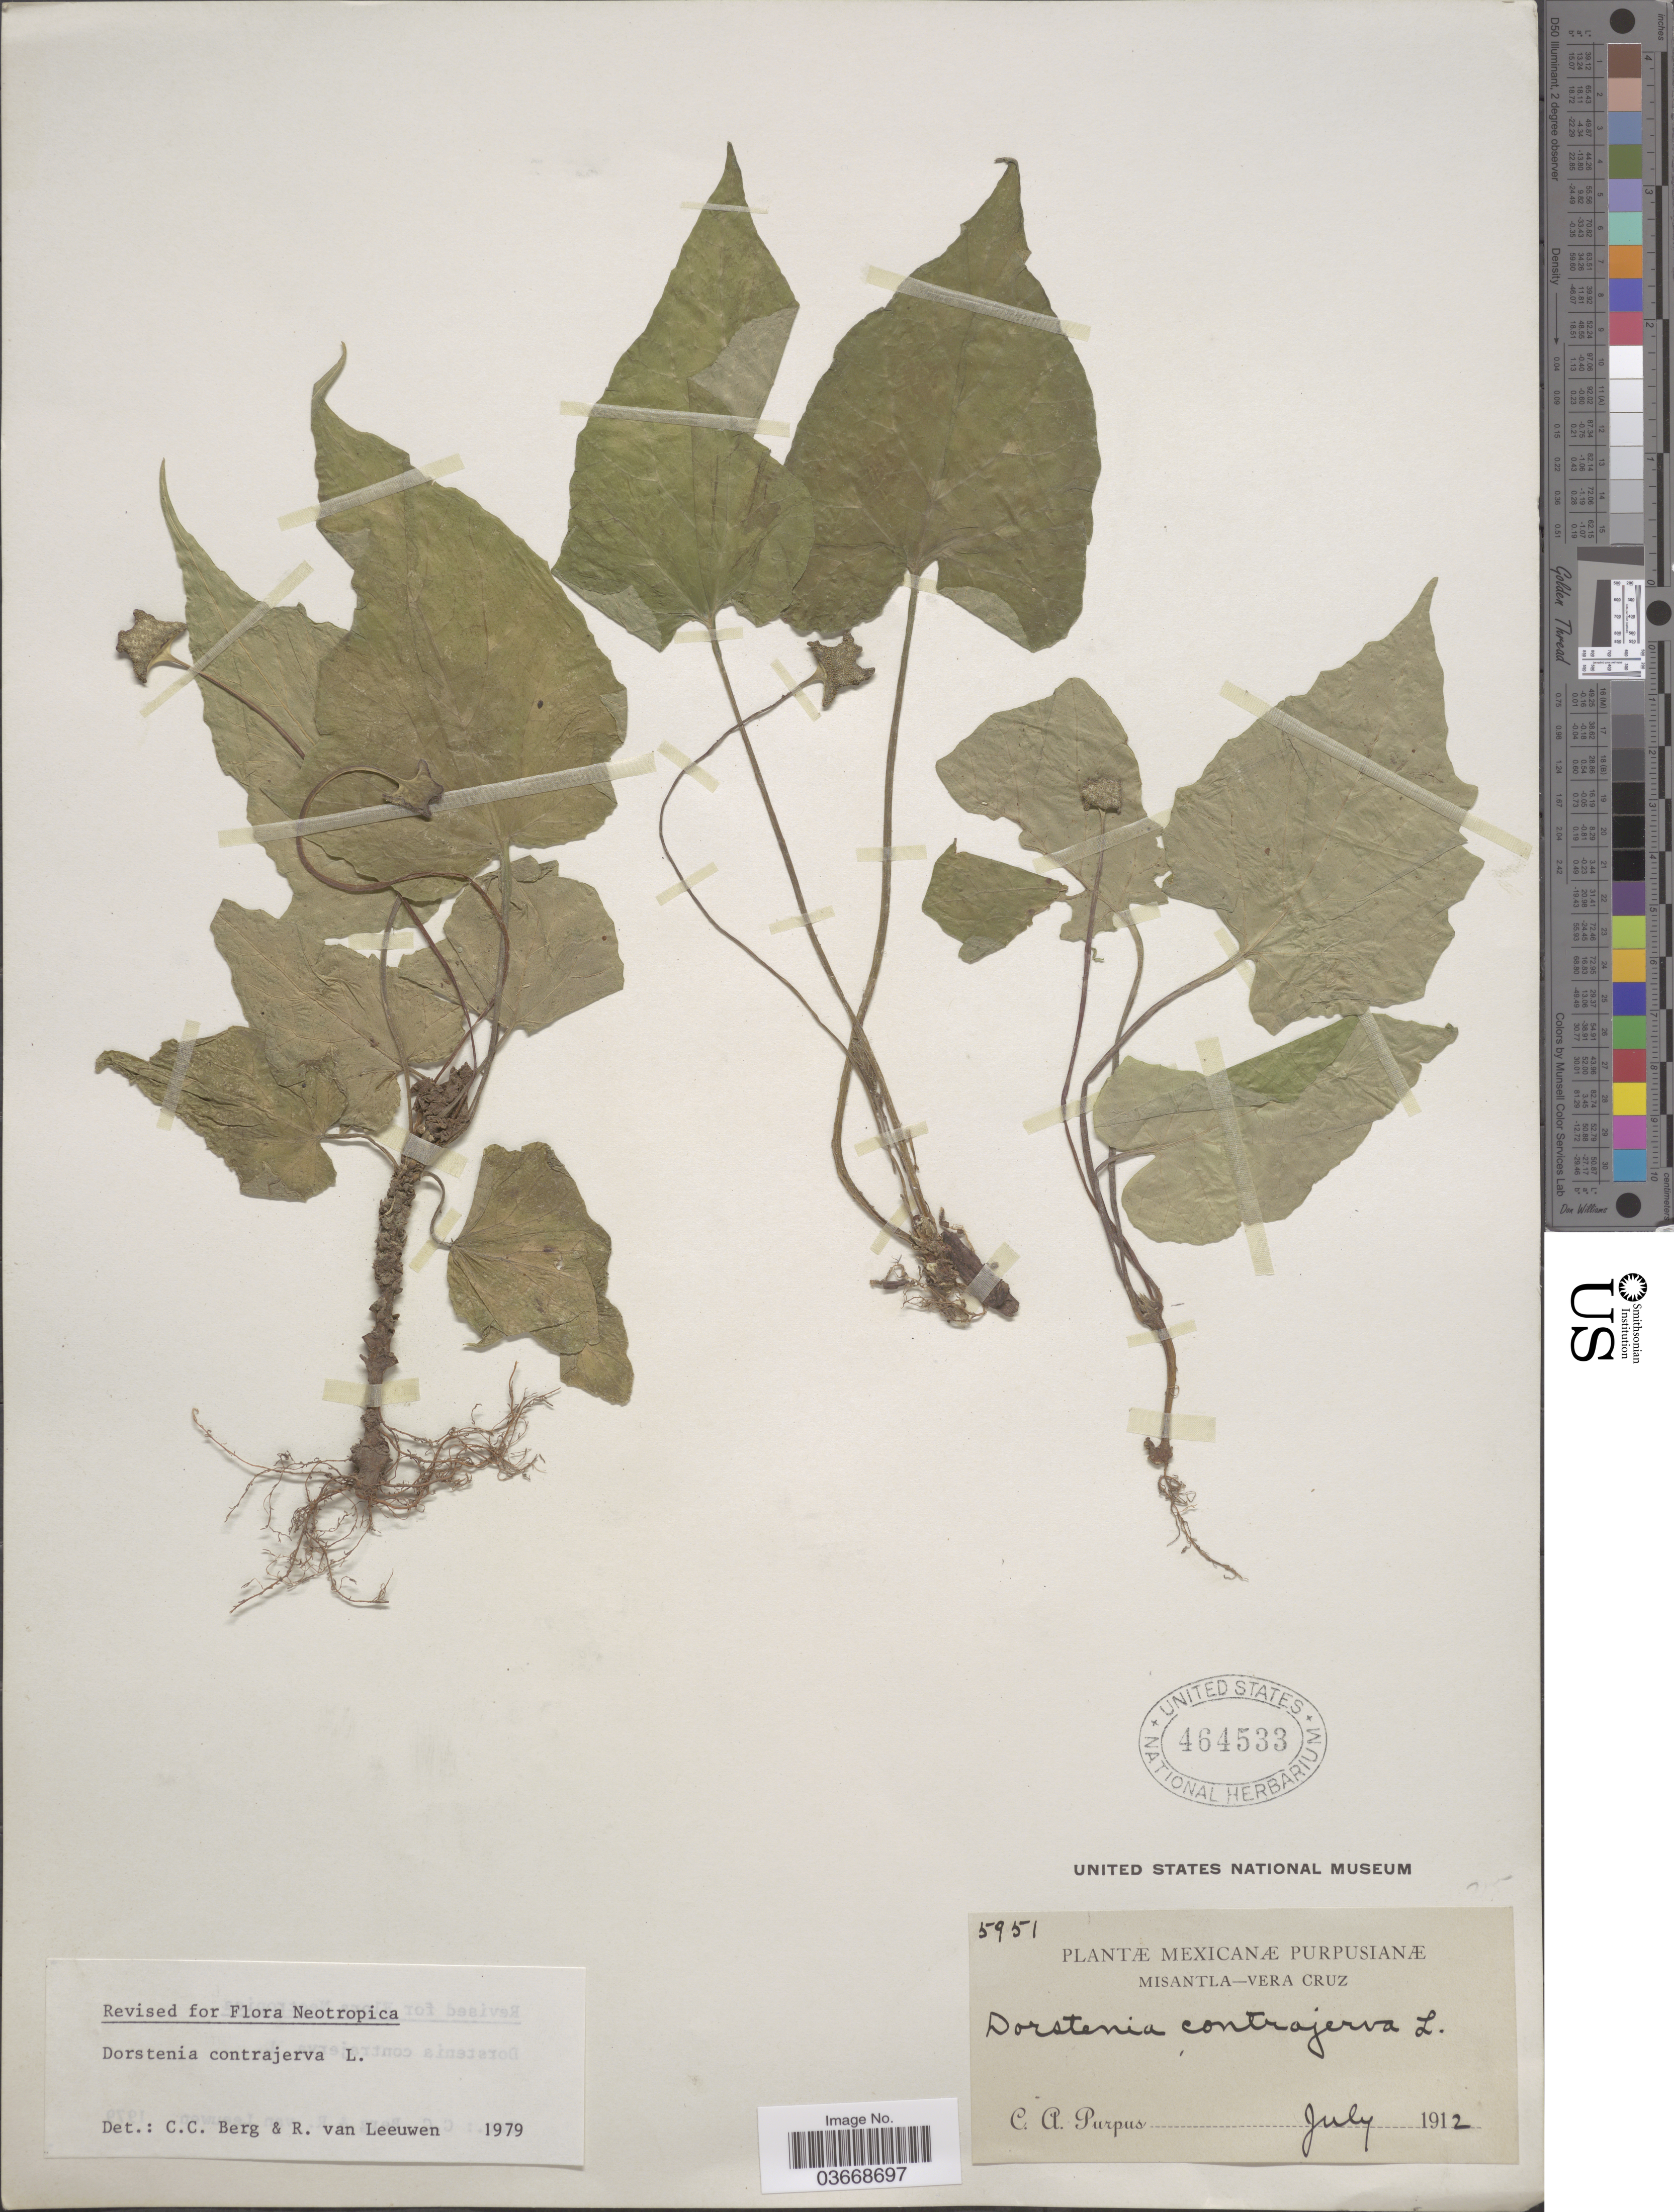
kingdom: Plantae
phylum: Tracheophyta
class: Magnoliopsida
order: Rosales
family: Moraceae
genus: Dorstenia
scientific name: Dorstenia contrajerva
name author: L.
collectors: C. A. Purpus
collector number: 5951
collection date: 1912-07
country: Mexico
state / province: Veracruz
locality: Misantla - Vera Cruz.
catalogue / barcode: US 464533